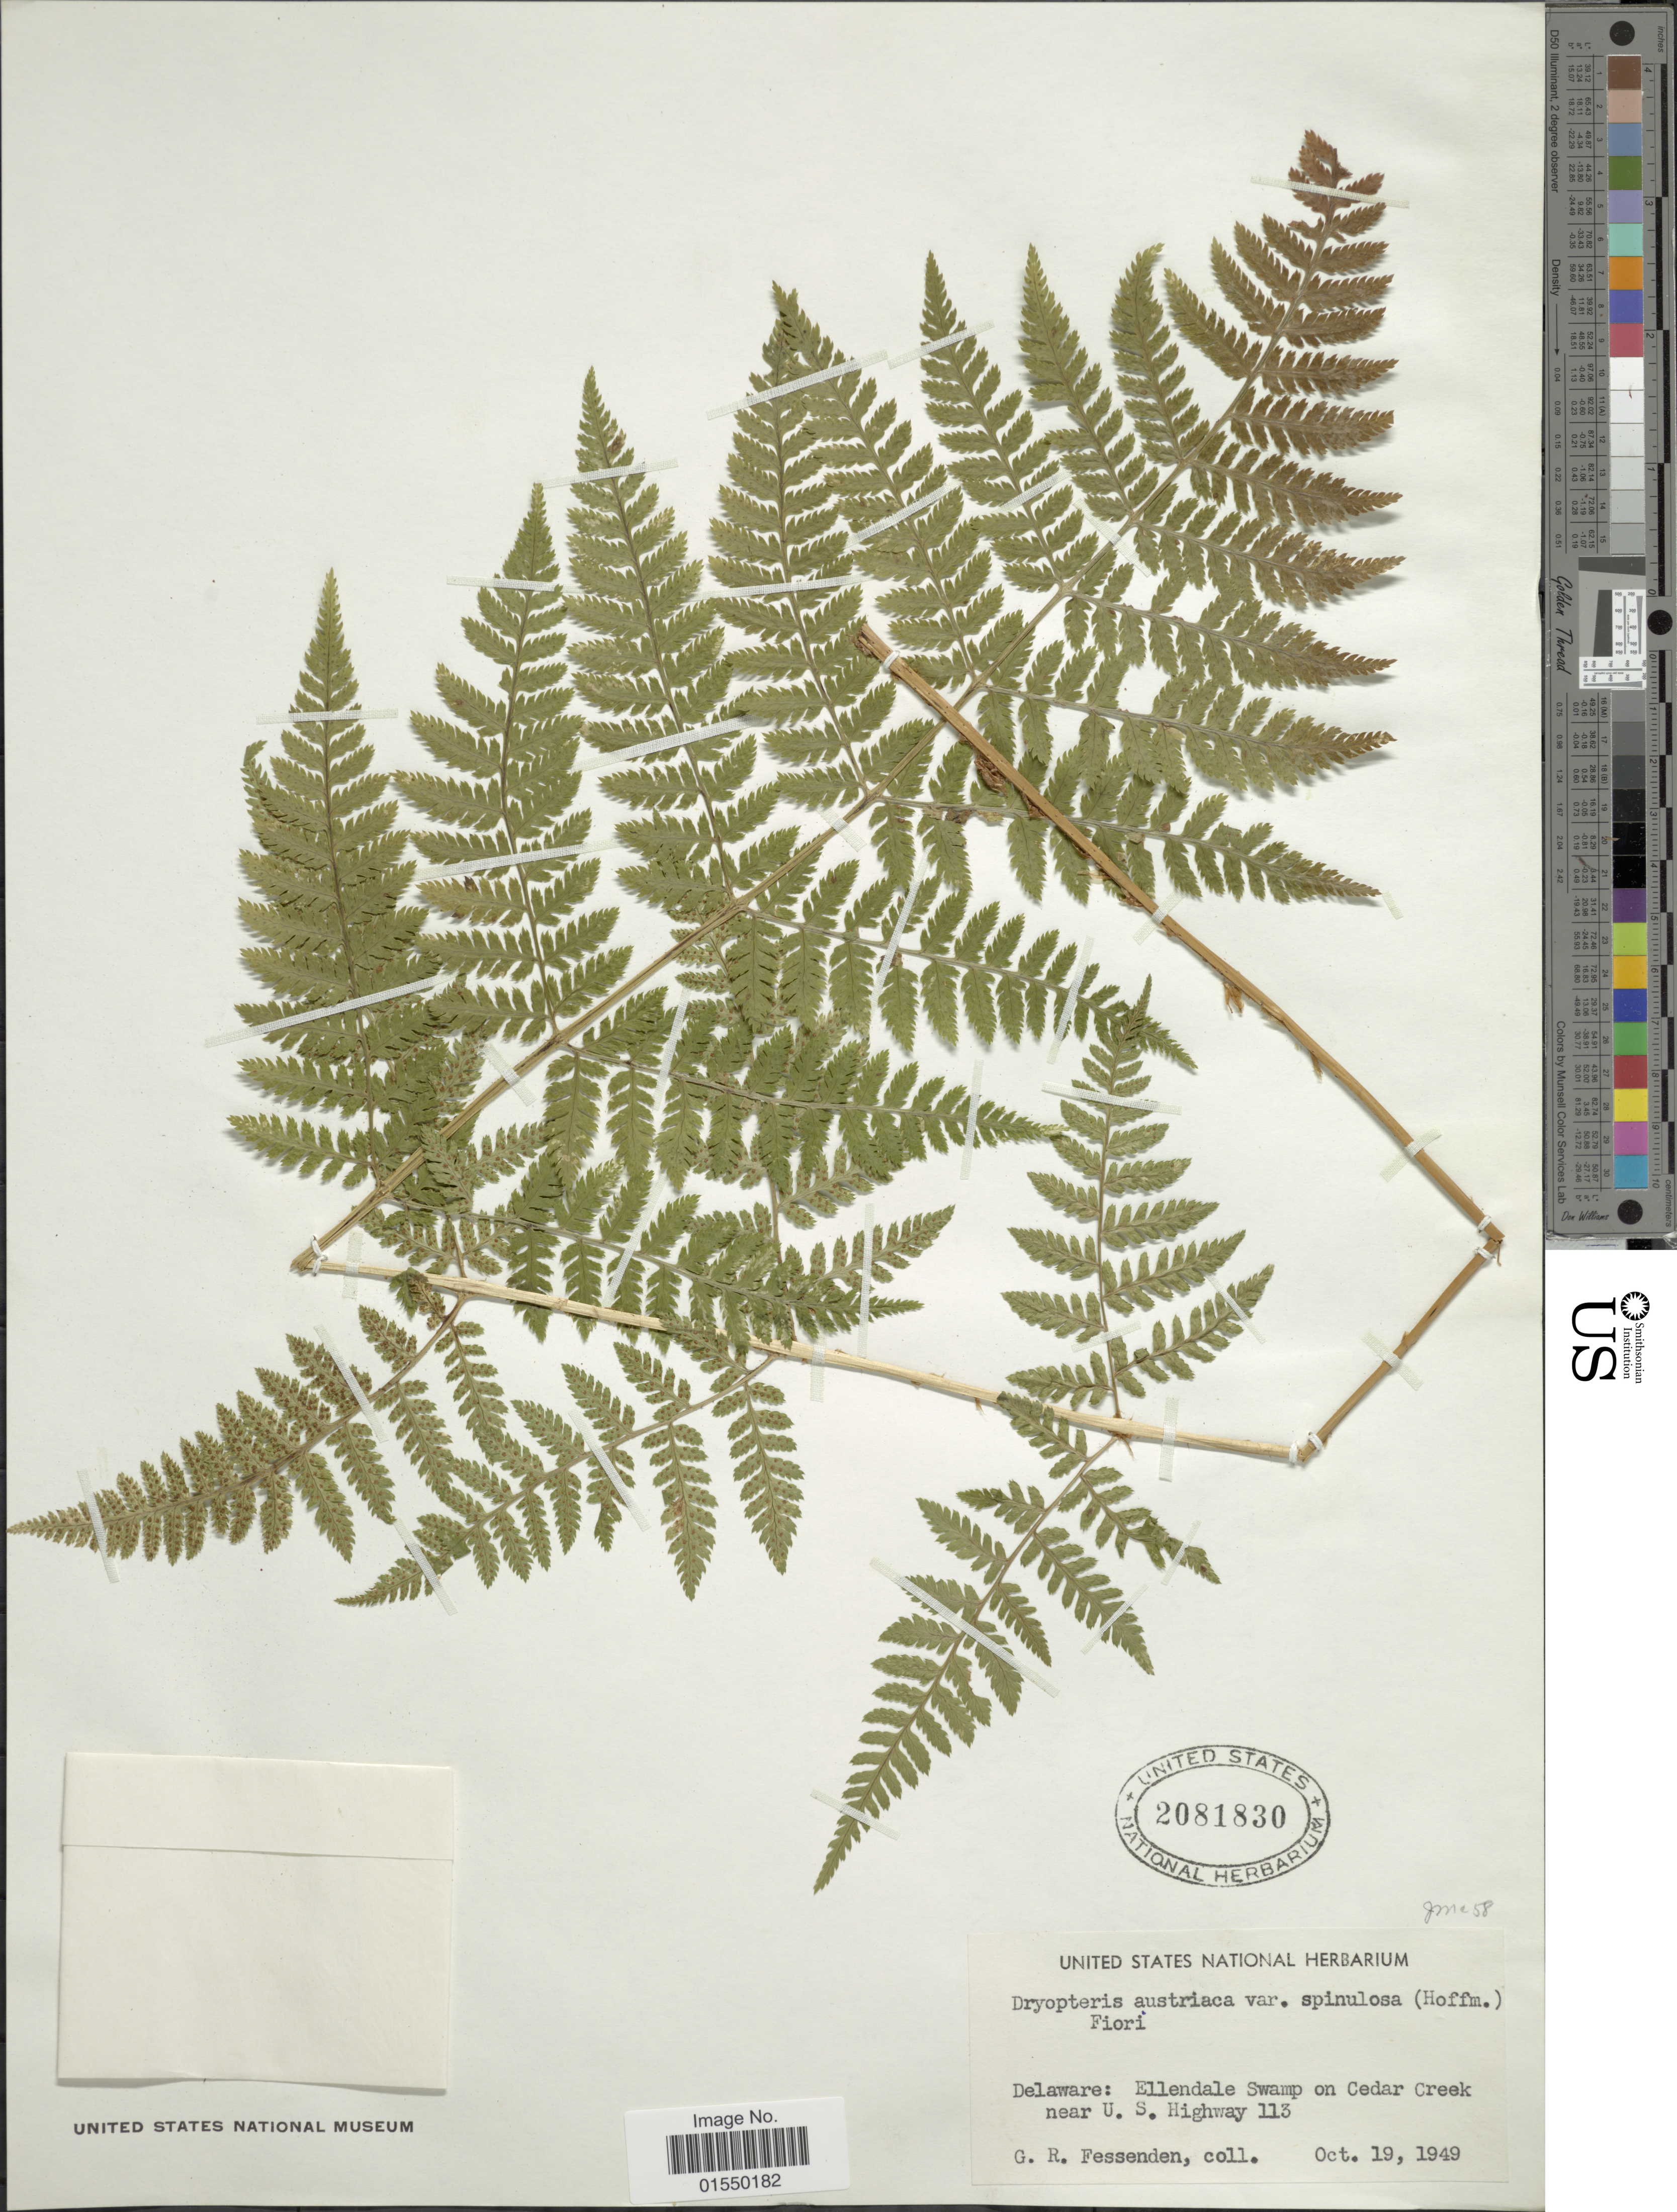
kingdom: Plantae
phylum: Tracheophyta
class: Polypodiopsida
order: Polypodiales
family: Dryopteridaceae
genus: Dryopteris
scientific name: Dryopteris carthusiana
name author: (Villars) H.P. Fuchs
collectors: G. Fessenden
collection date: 1949-10-19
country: United States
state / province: Delaware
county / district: Sussex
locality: Delaware: Ellendale Swamp on Cedar Creek near U. S. Highway 113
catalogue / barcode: US 2081830